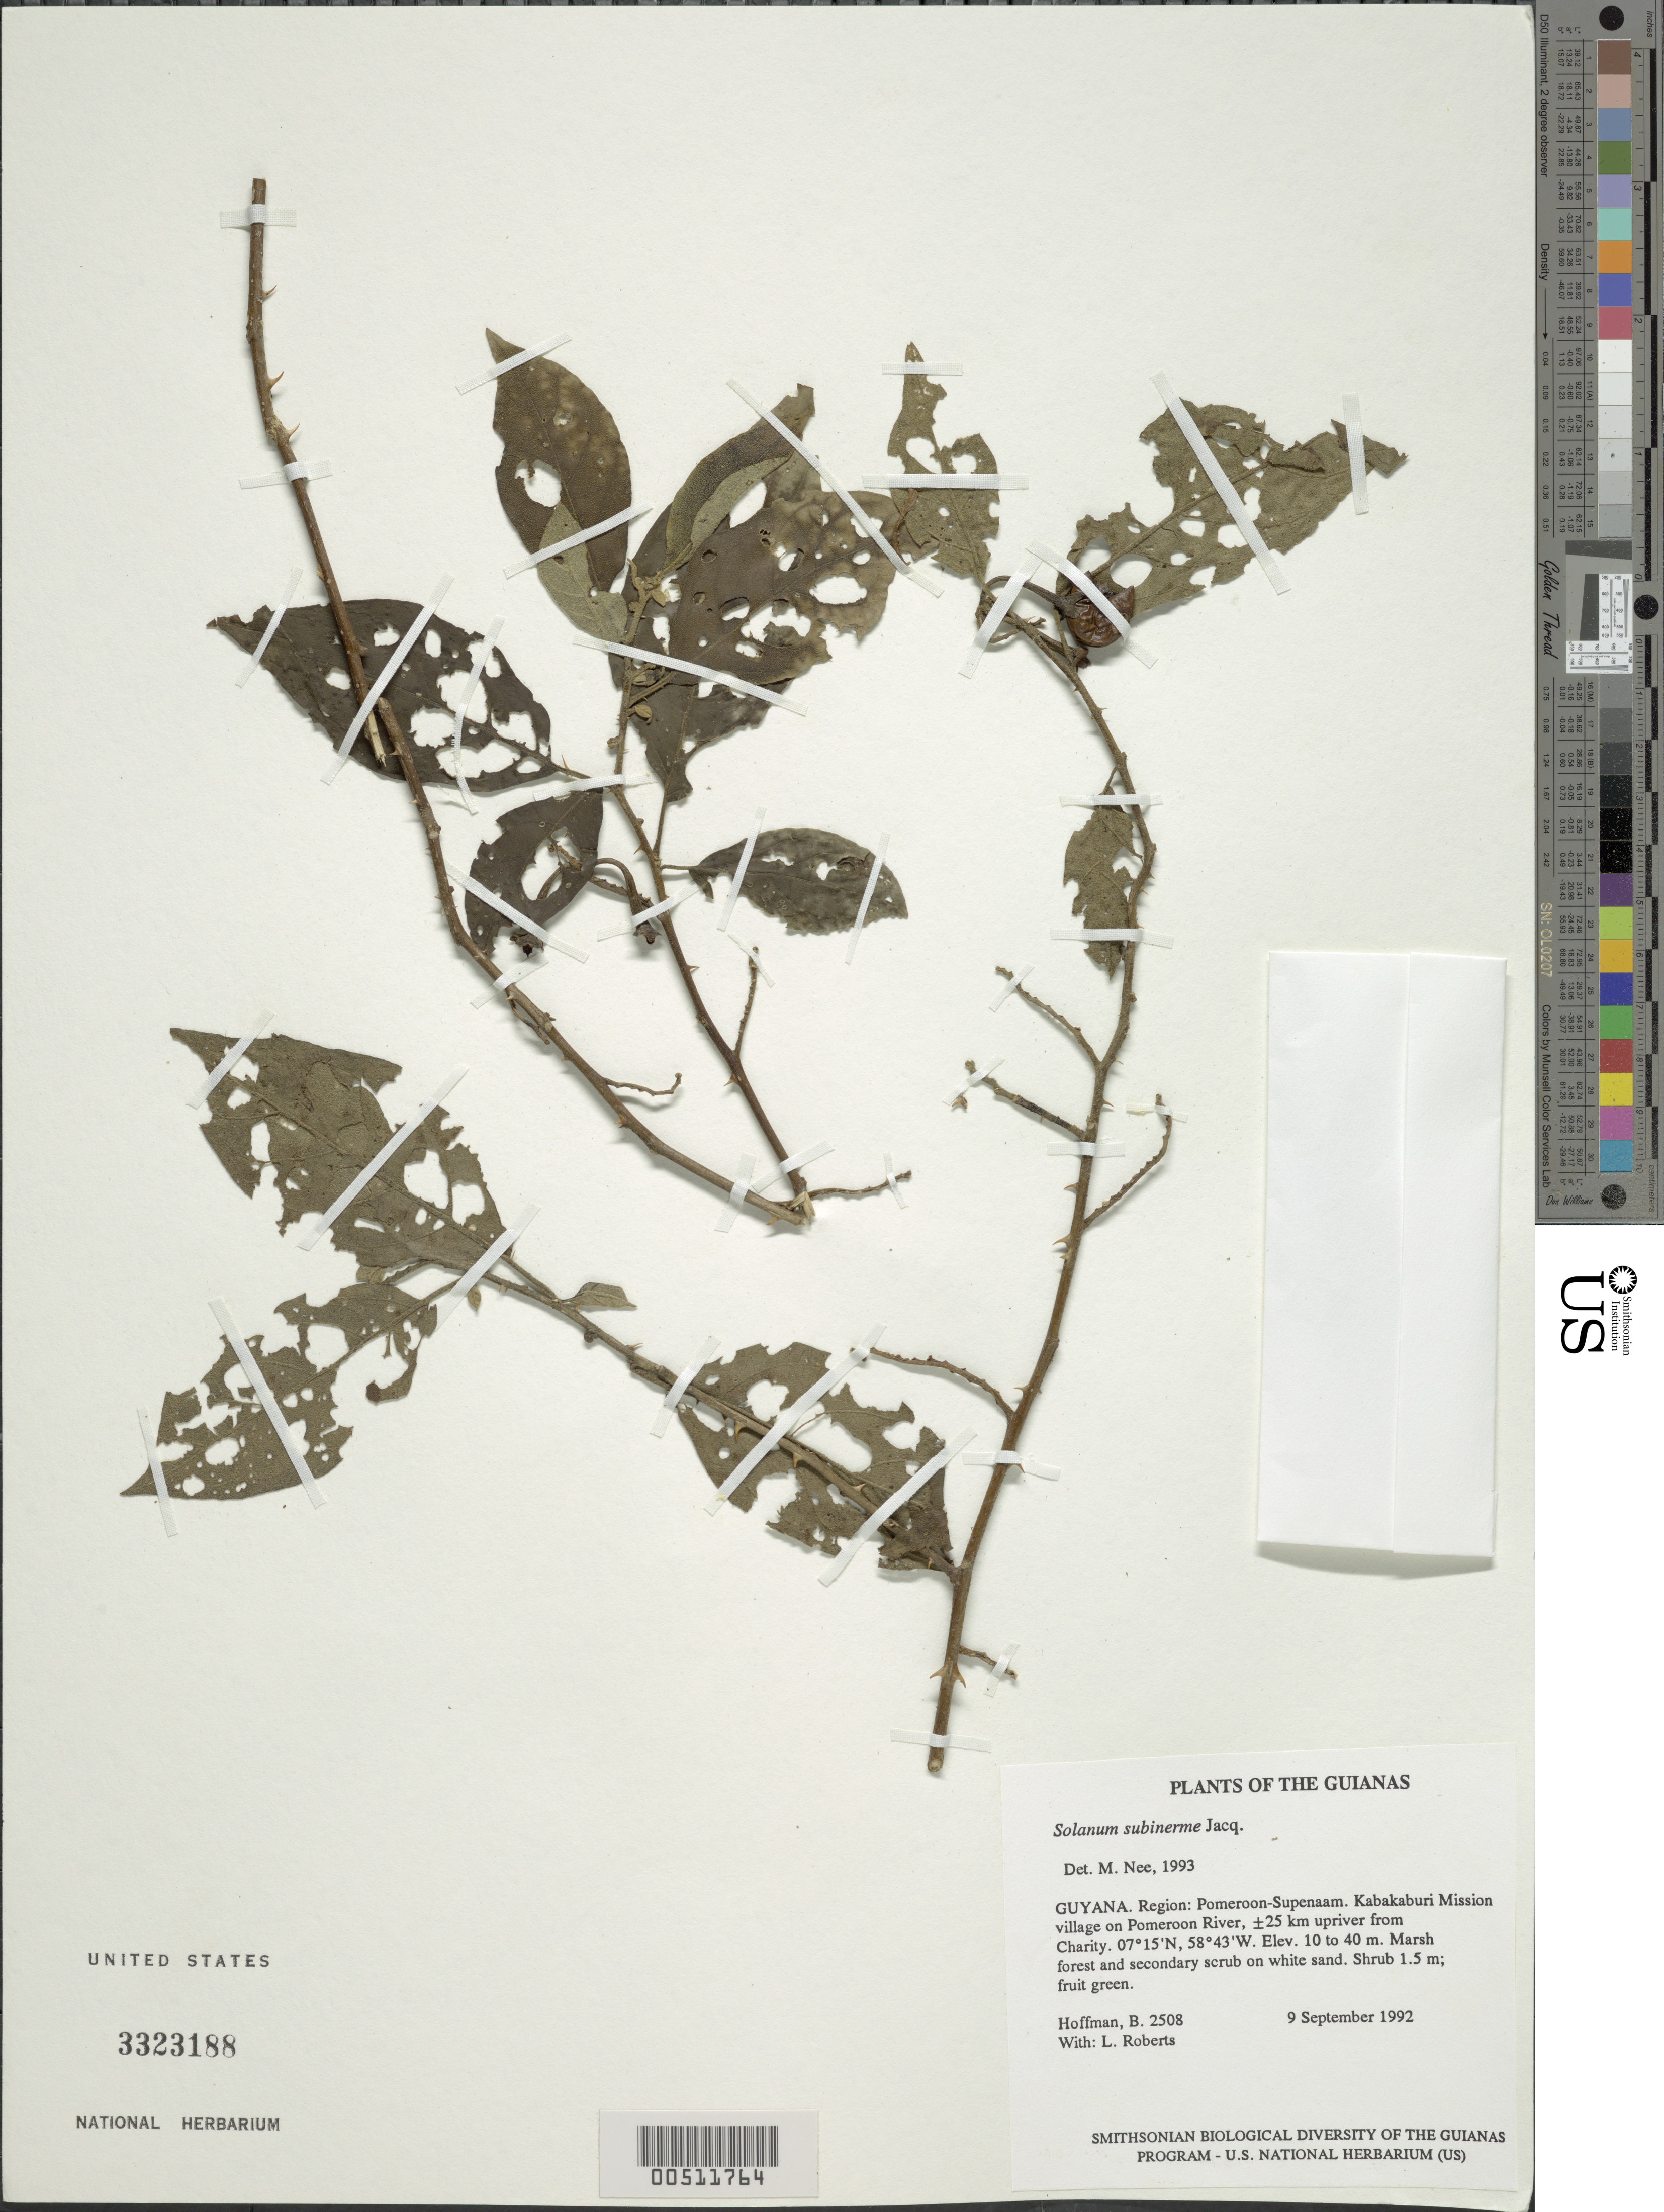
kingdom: Plantae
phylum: Tracheophyta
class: Magnoliopsida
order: Solanales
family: Solanaceae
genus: Solanum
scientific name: Solanum subinerme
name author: Jacq.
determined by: Nee, Michael H.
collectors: B. Hoffman & L. Roberts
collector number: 2508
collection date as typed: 9 Sep 1992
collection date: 1992-09-09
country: Guyana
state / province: Pomeroon-Supenaam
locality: Kabakaburi Mission village, on Pomeroon River, ±25 km upriver from Charity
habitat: Marsh forest and secondary scrub on white sand.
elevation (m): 10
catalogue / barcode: US 3323188